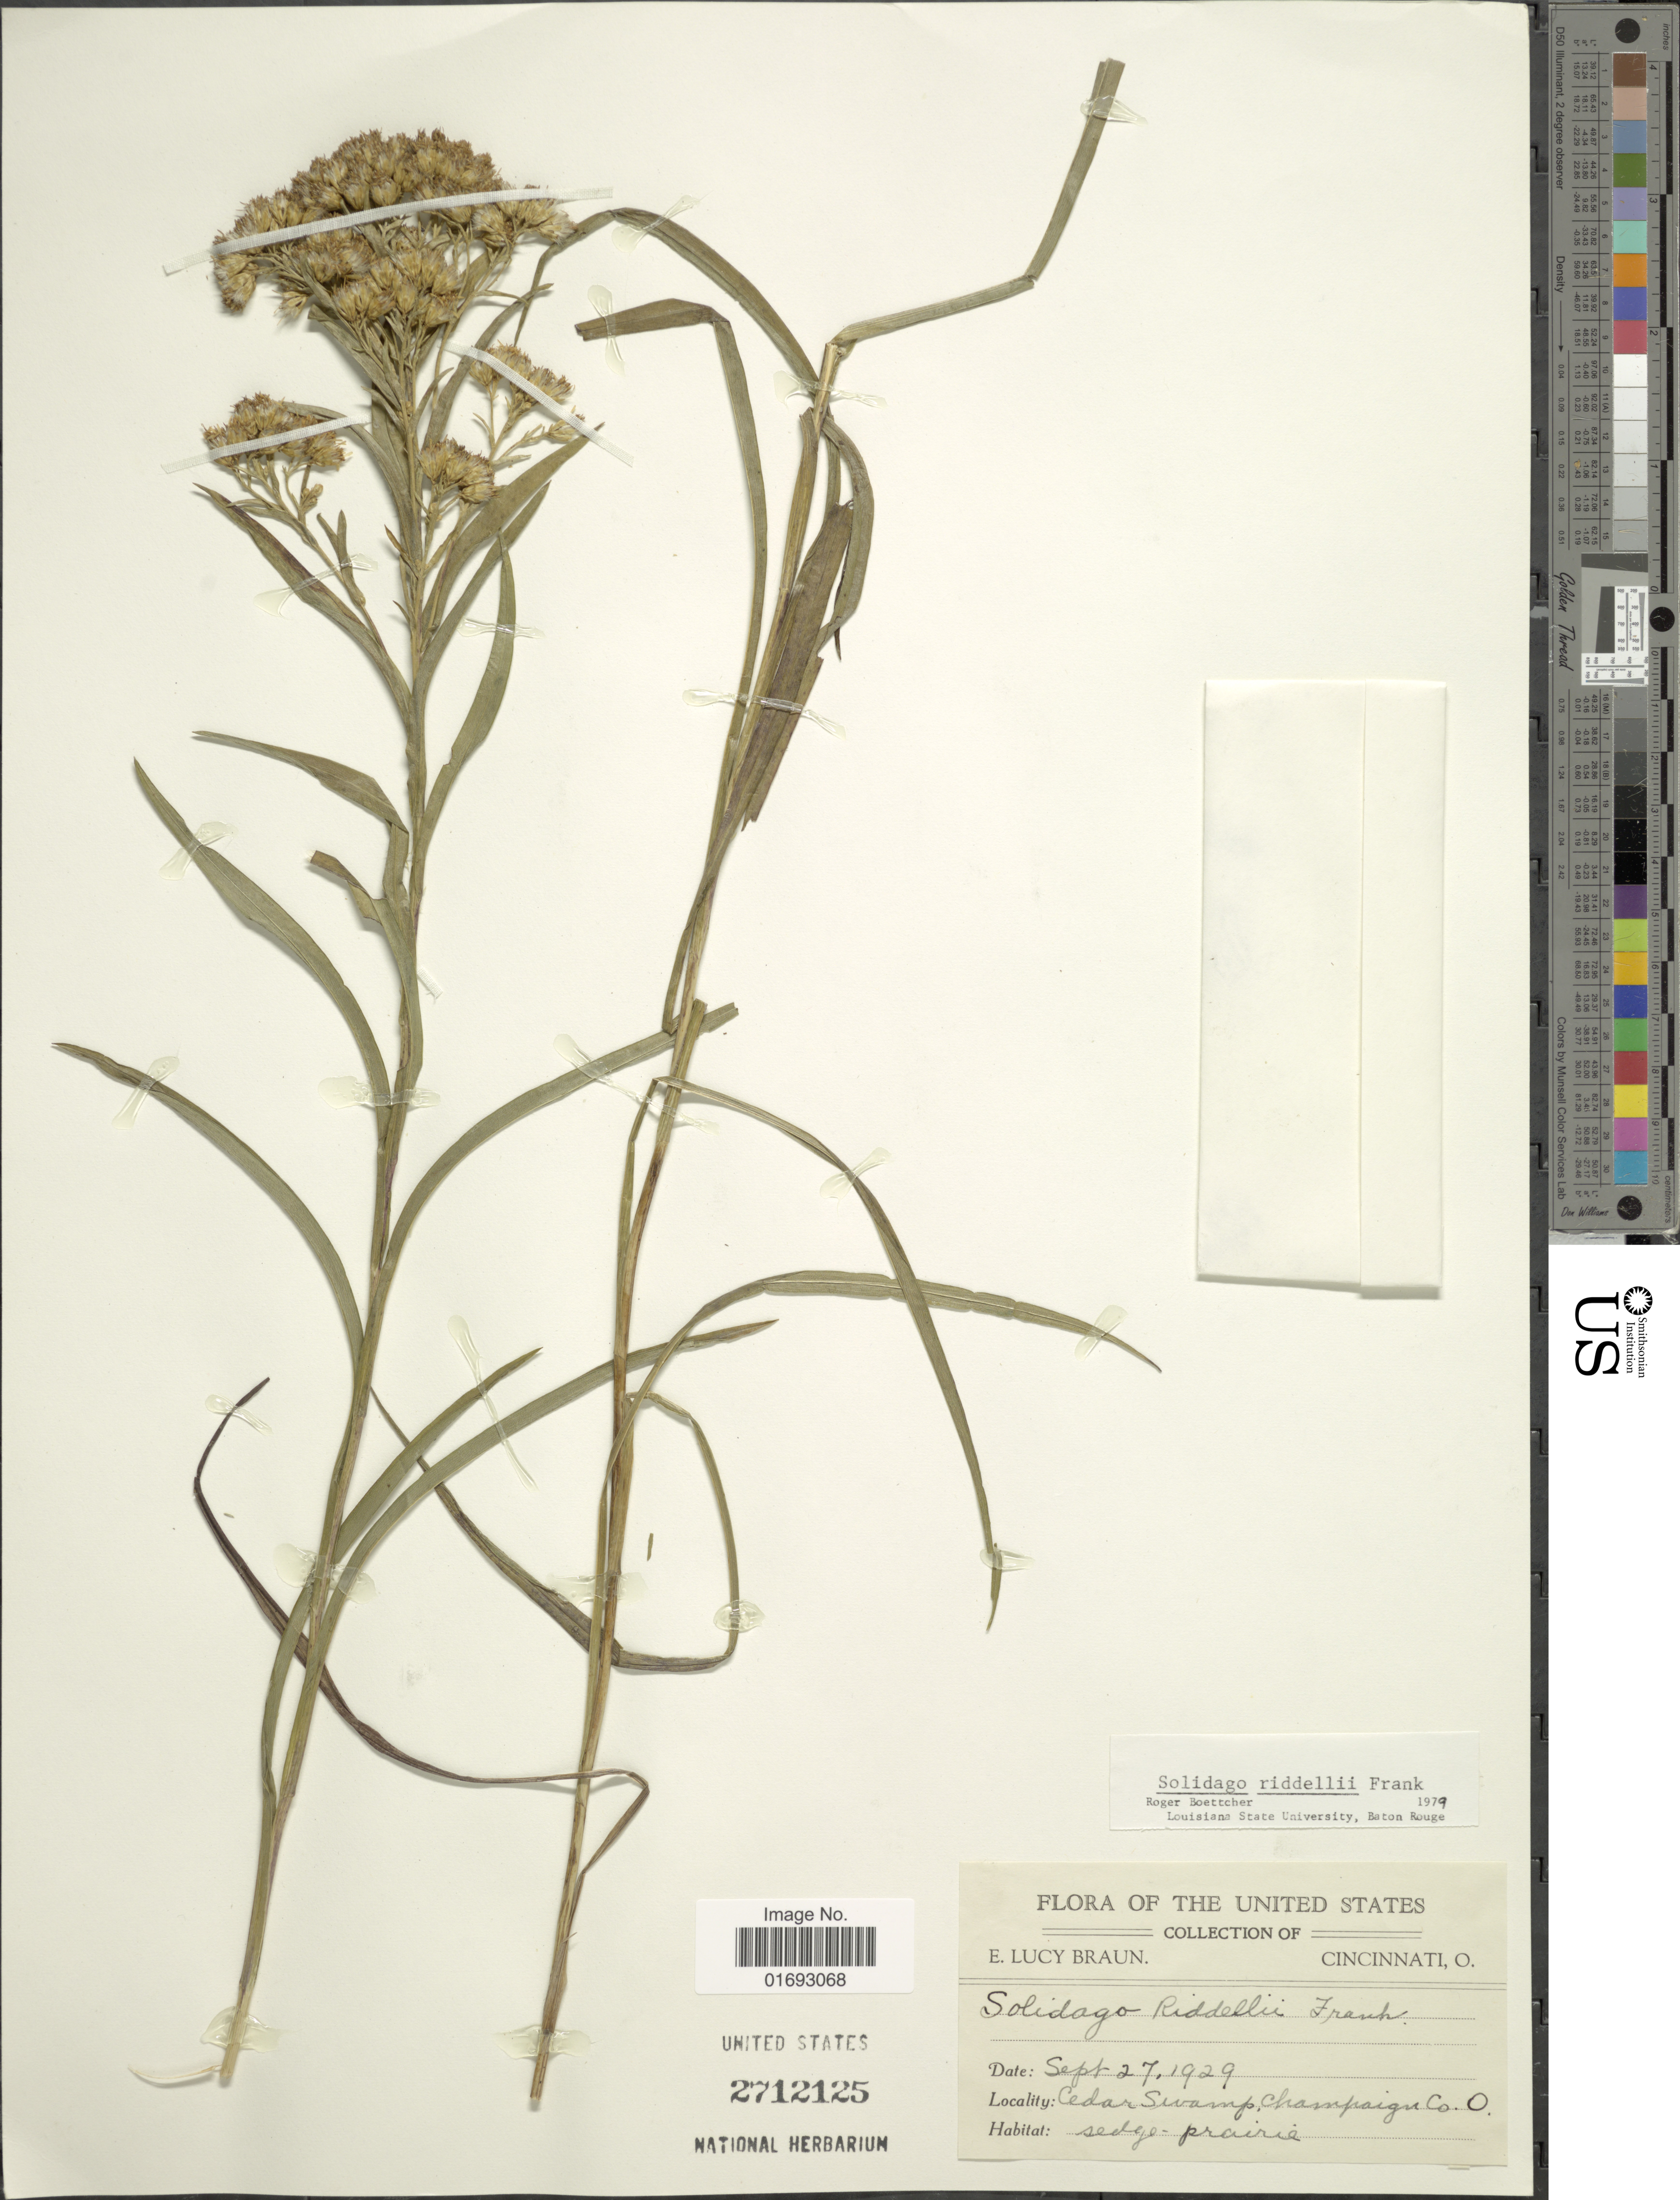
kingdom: Plantae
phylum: Tracheophyta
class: Magnoliopsida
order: Asterales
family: Asteraceae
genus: Oligoneuron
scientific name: Oligoneuron riddellii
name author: (Frank) Rydb.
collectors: E. L. Braun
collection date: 1929-09-27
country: United States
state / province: Ohio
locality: Cedar Swamp Champaign Co. , sedge prairie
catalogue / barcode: US 2712125